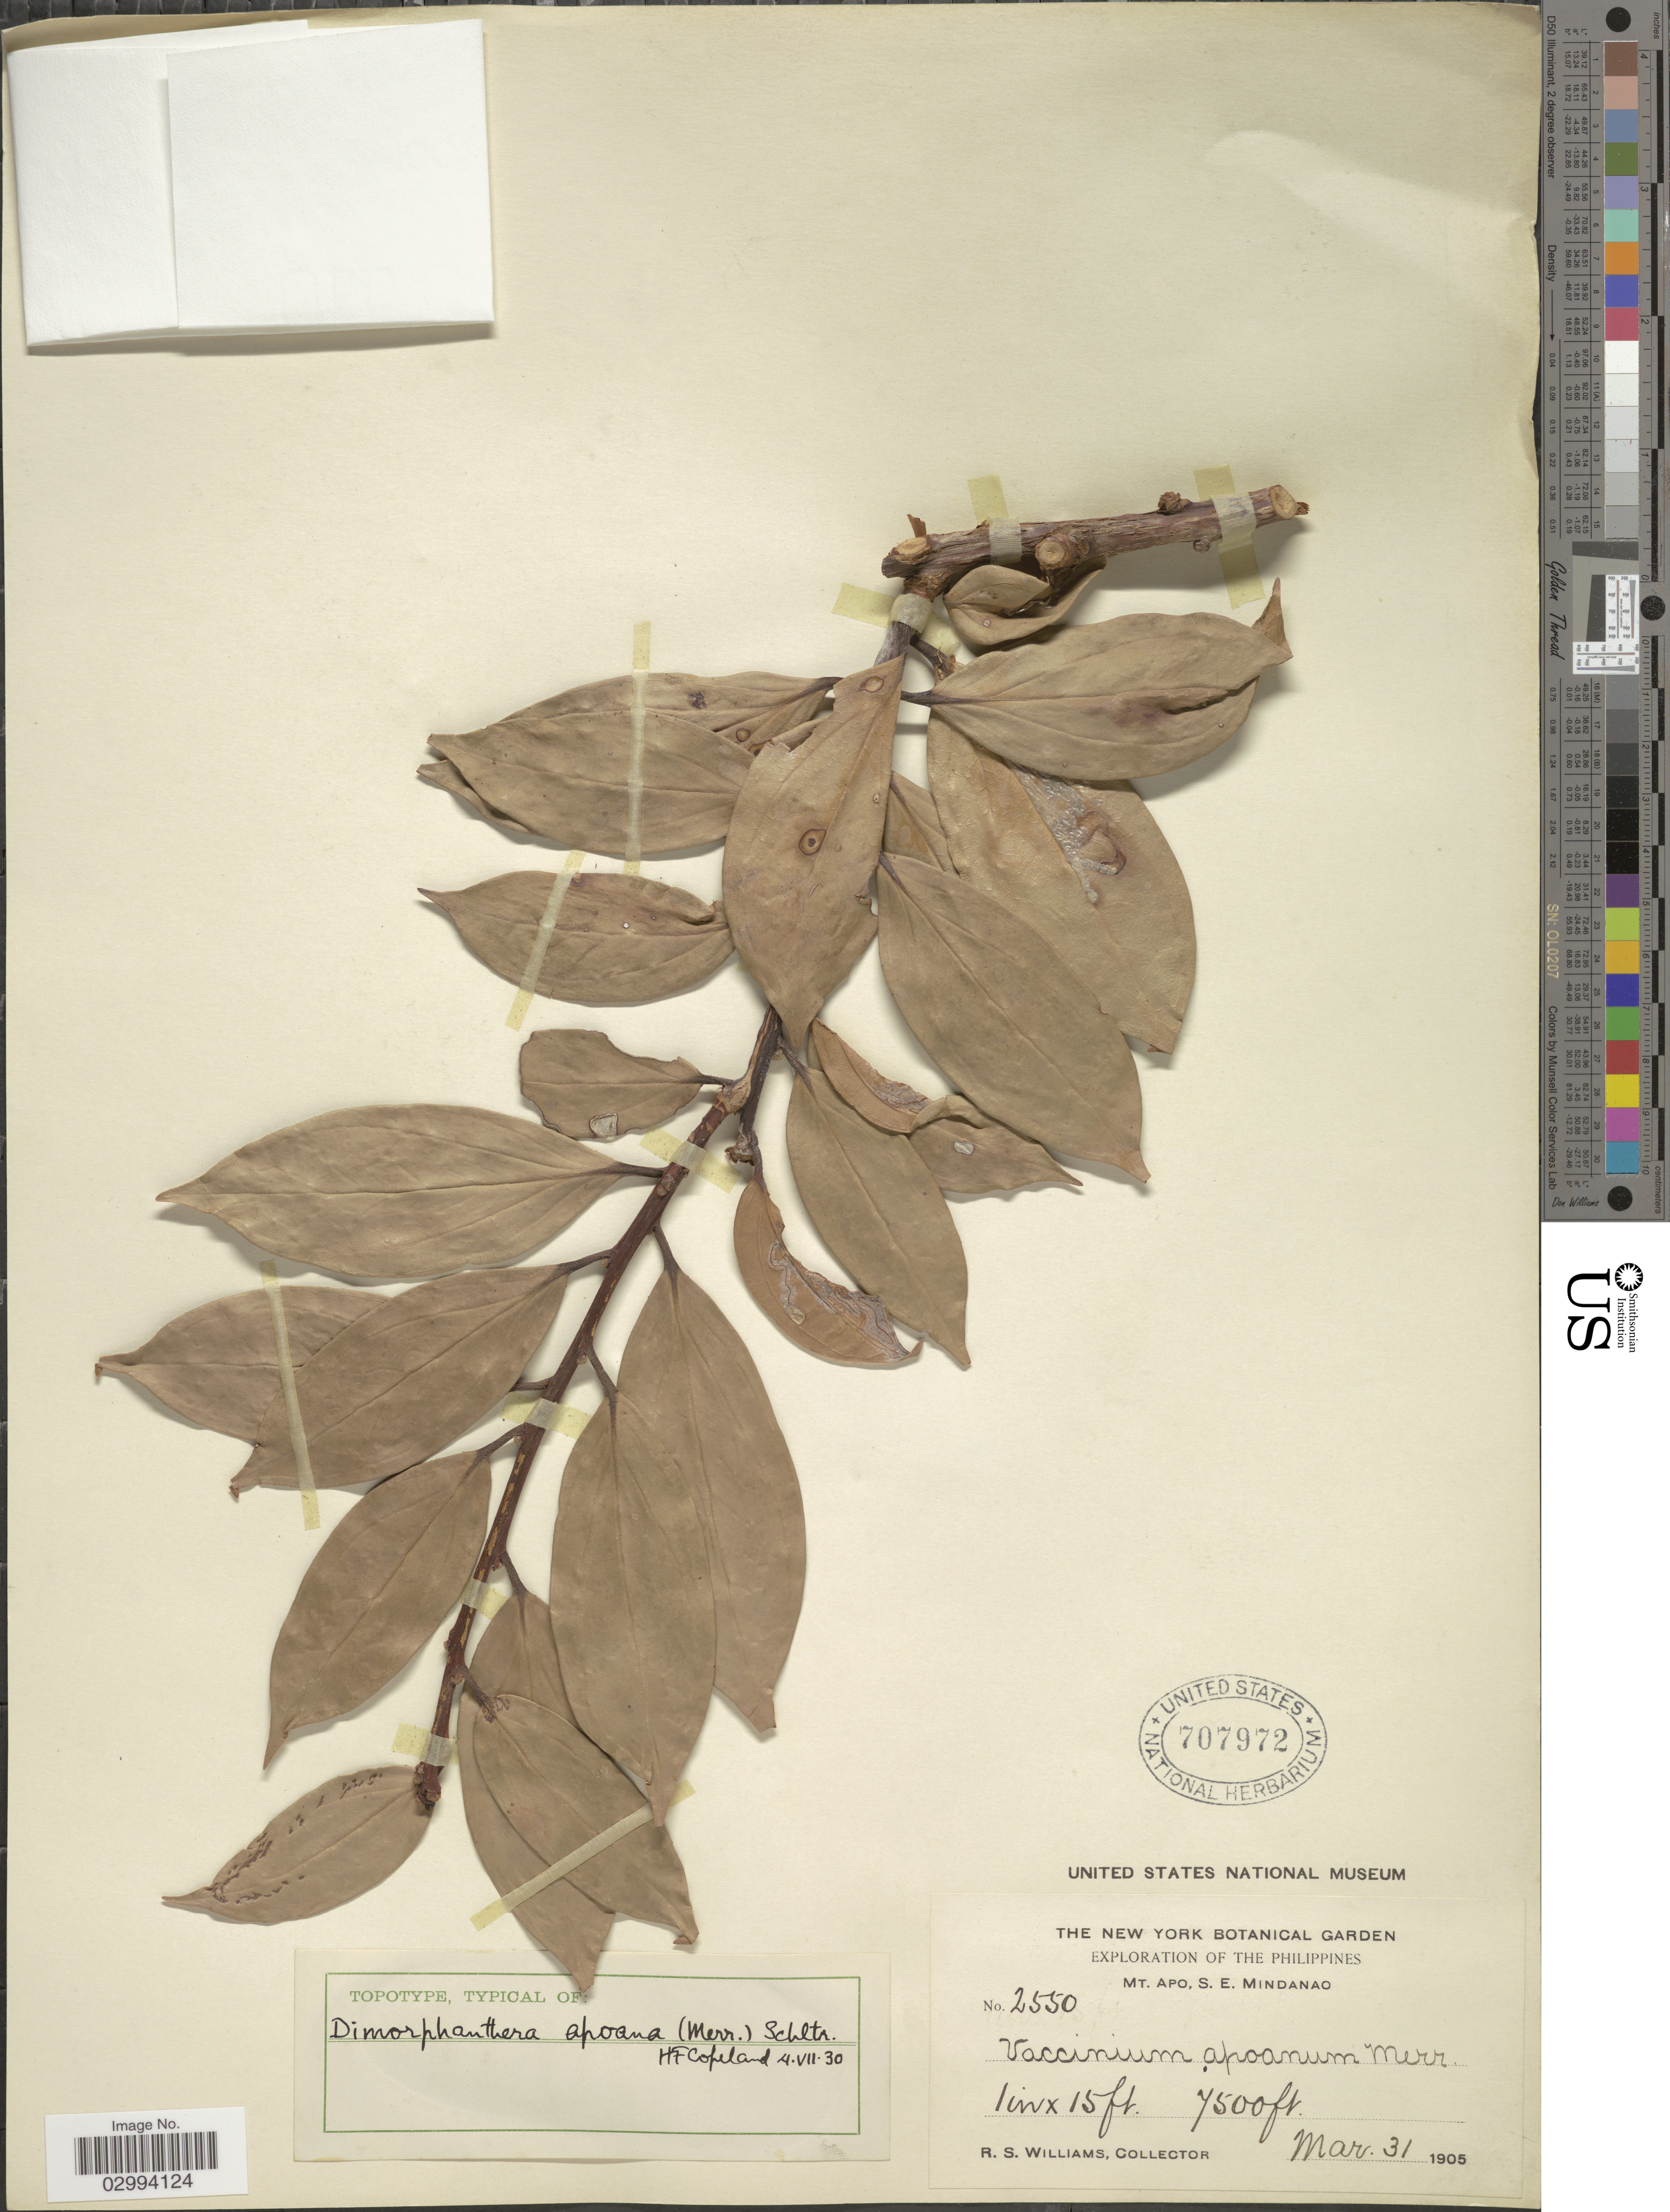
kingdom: Plantae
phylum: Tracheophyta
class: Magnoliopsida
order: Ericales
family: Ericaceae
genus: Dimorphanthera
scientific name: Dimorphanthera apoana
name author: (Merr.) Schltr.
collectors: R. S. Williams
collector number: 2550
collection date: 1905-03-31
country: Philippines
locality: Mt. Apo, S. E. Mindanao.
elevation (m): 2286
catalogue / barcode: US 707972